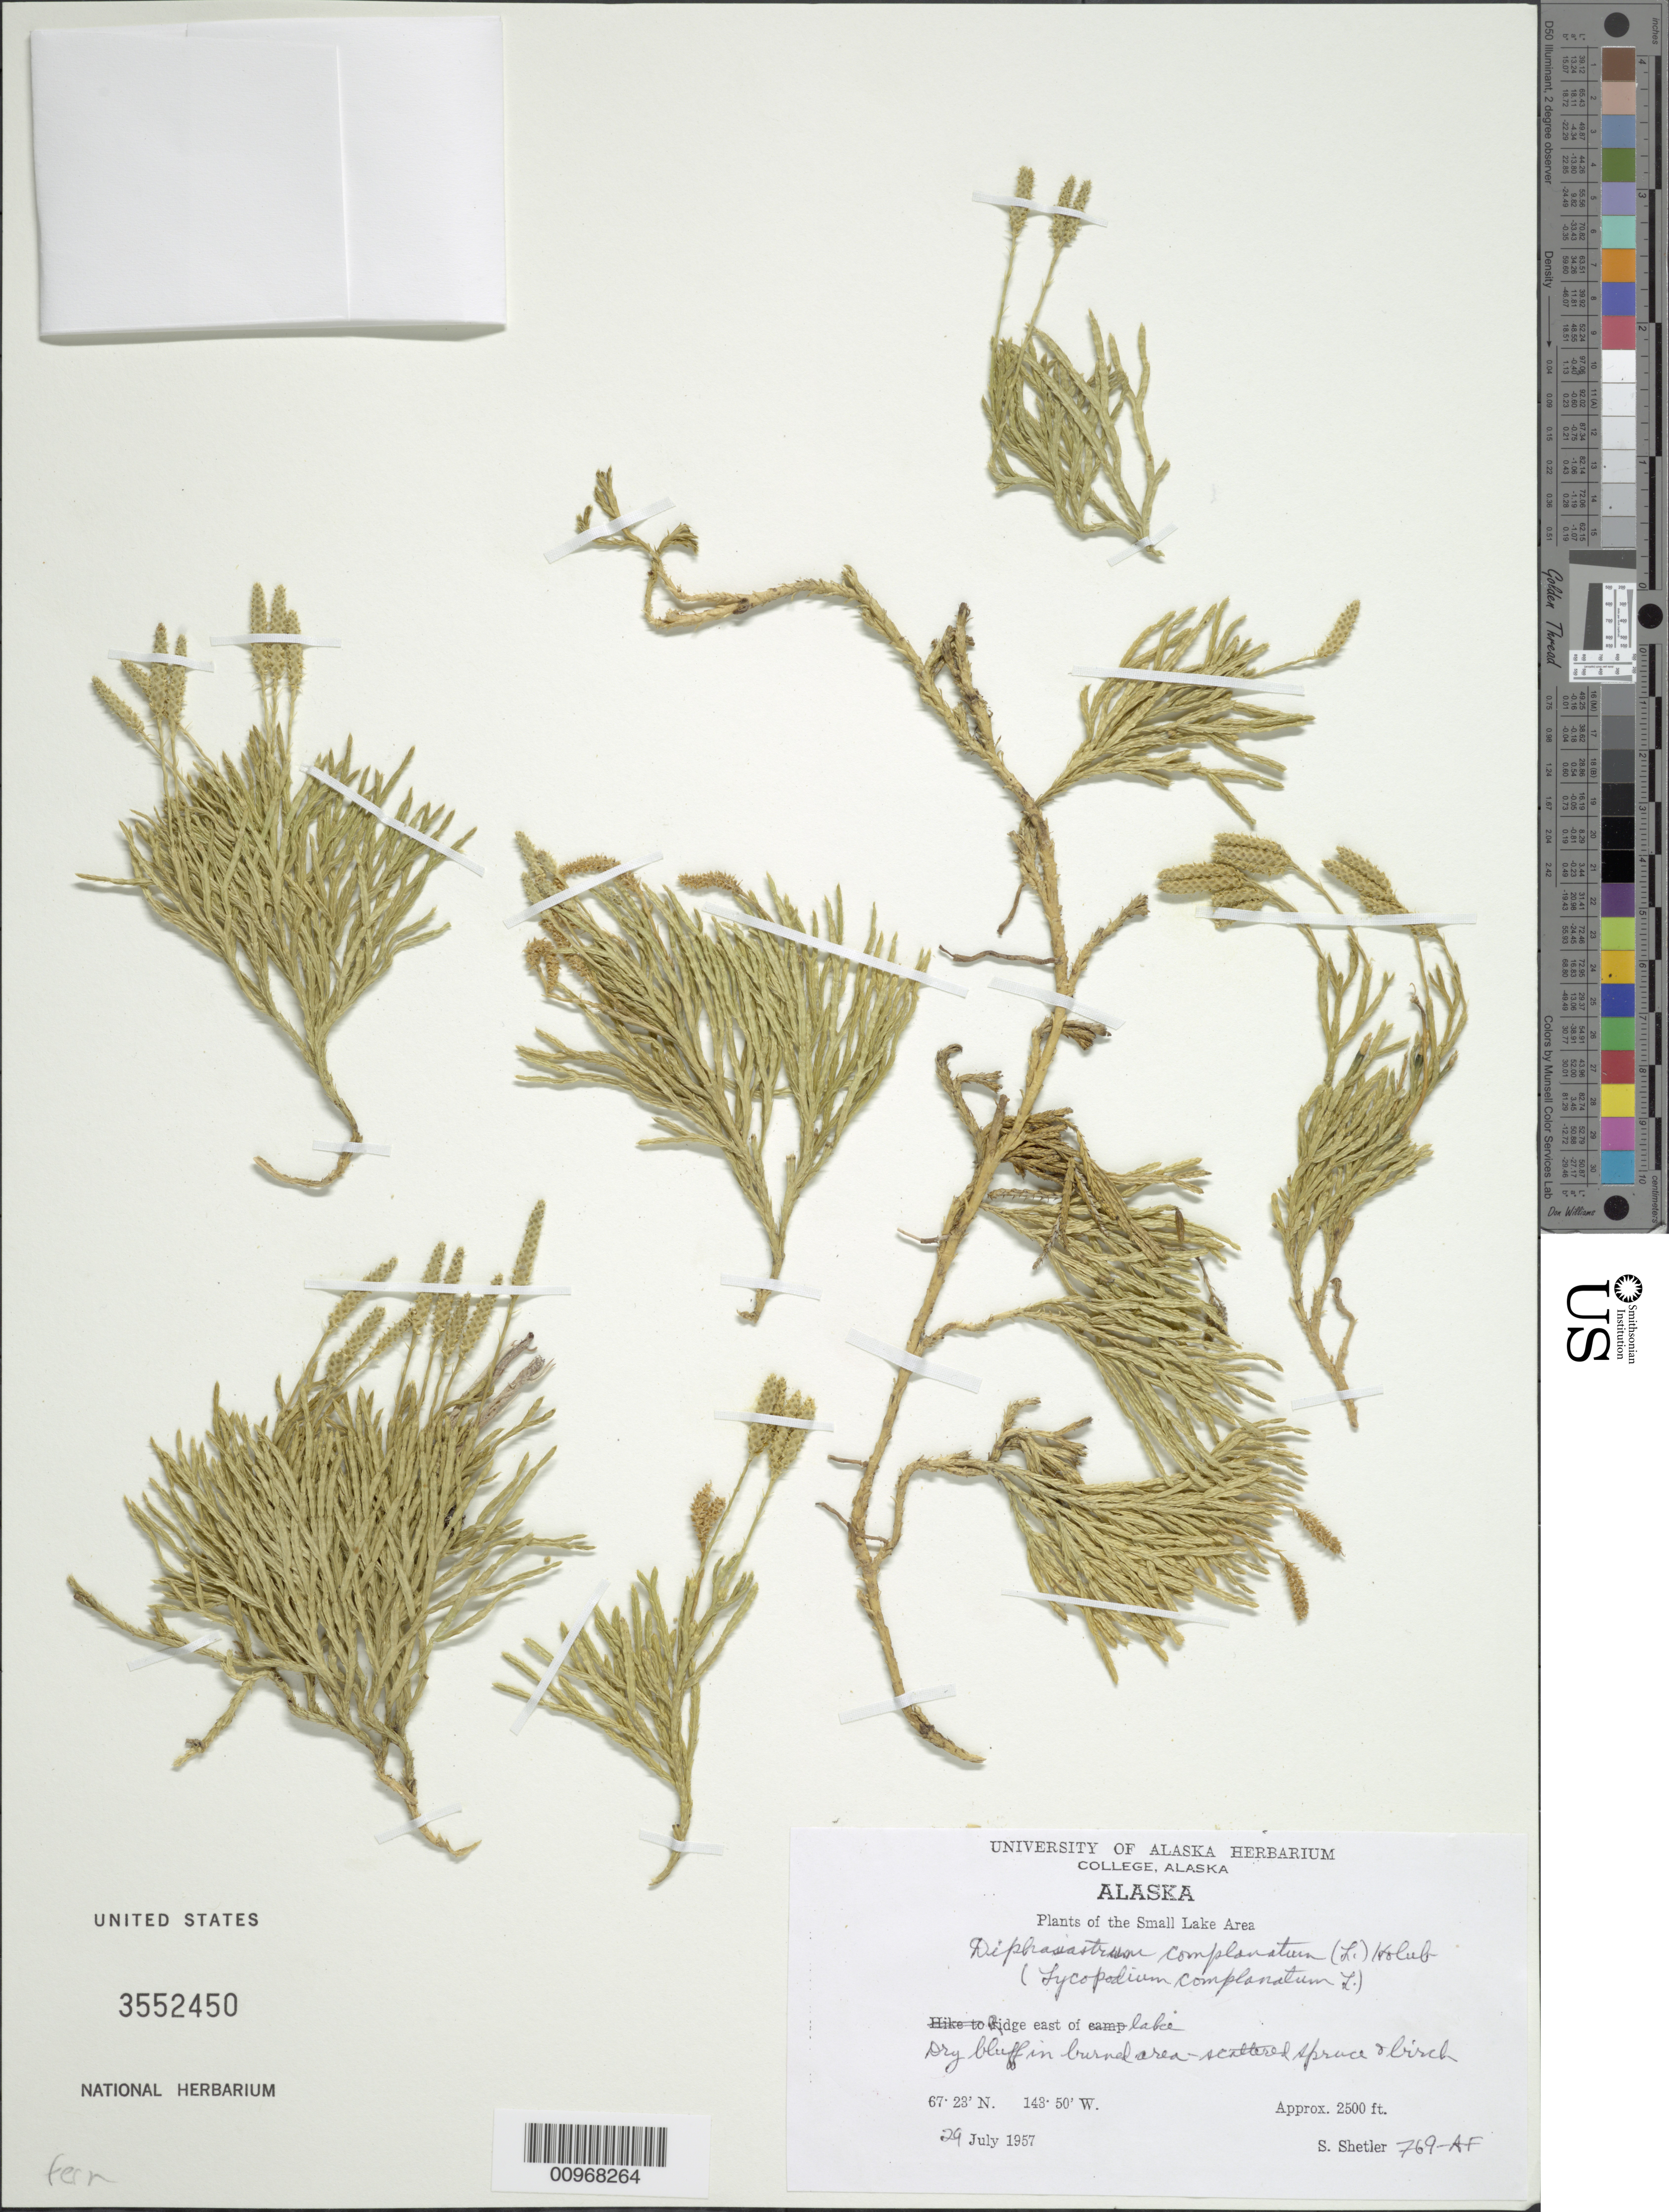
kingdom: Plantae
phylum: Tracheophyta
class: Lycopodiopsida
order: Lycopodiales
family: Lycopodiaceae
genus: Diphasiastrum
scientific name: Diphasiastrum complanatum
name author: (L.) Holub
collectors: S. Shetler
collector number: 769-AF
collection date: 1957-07-29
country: United States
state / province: Alaska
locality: The Small Lake Area. Dry bluff in burned area. Ridge east of lake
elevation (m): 762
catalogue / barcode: US 3552450